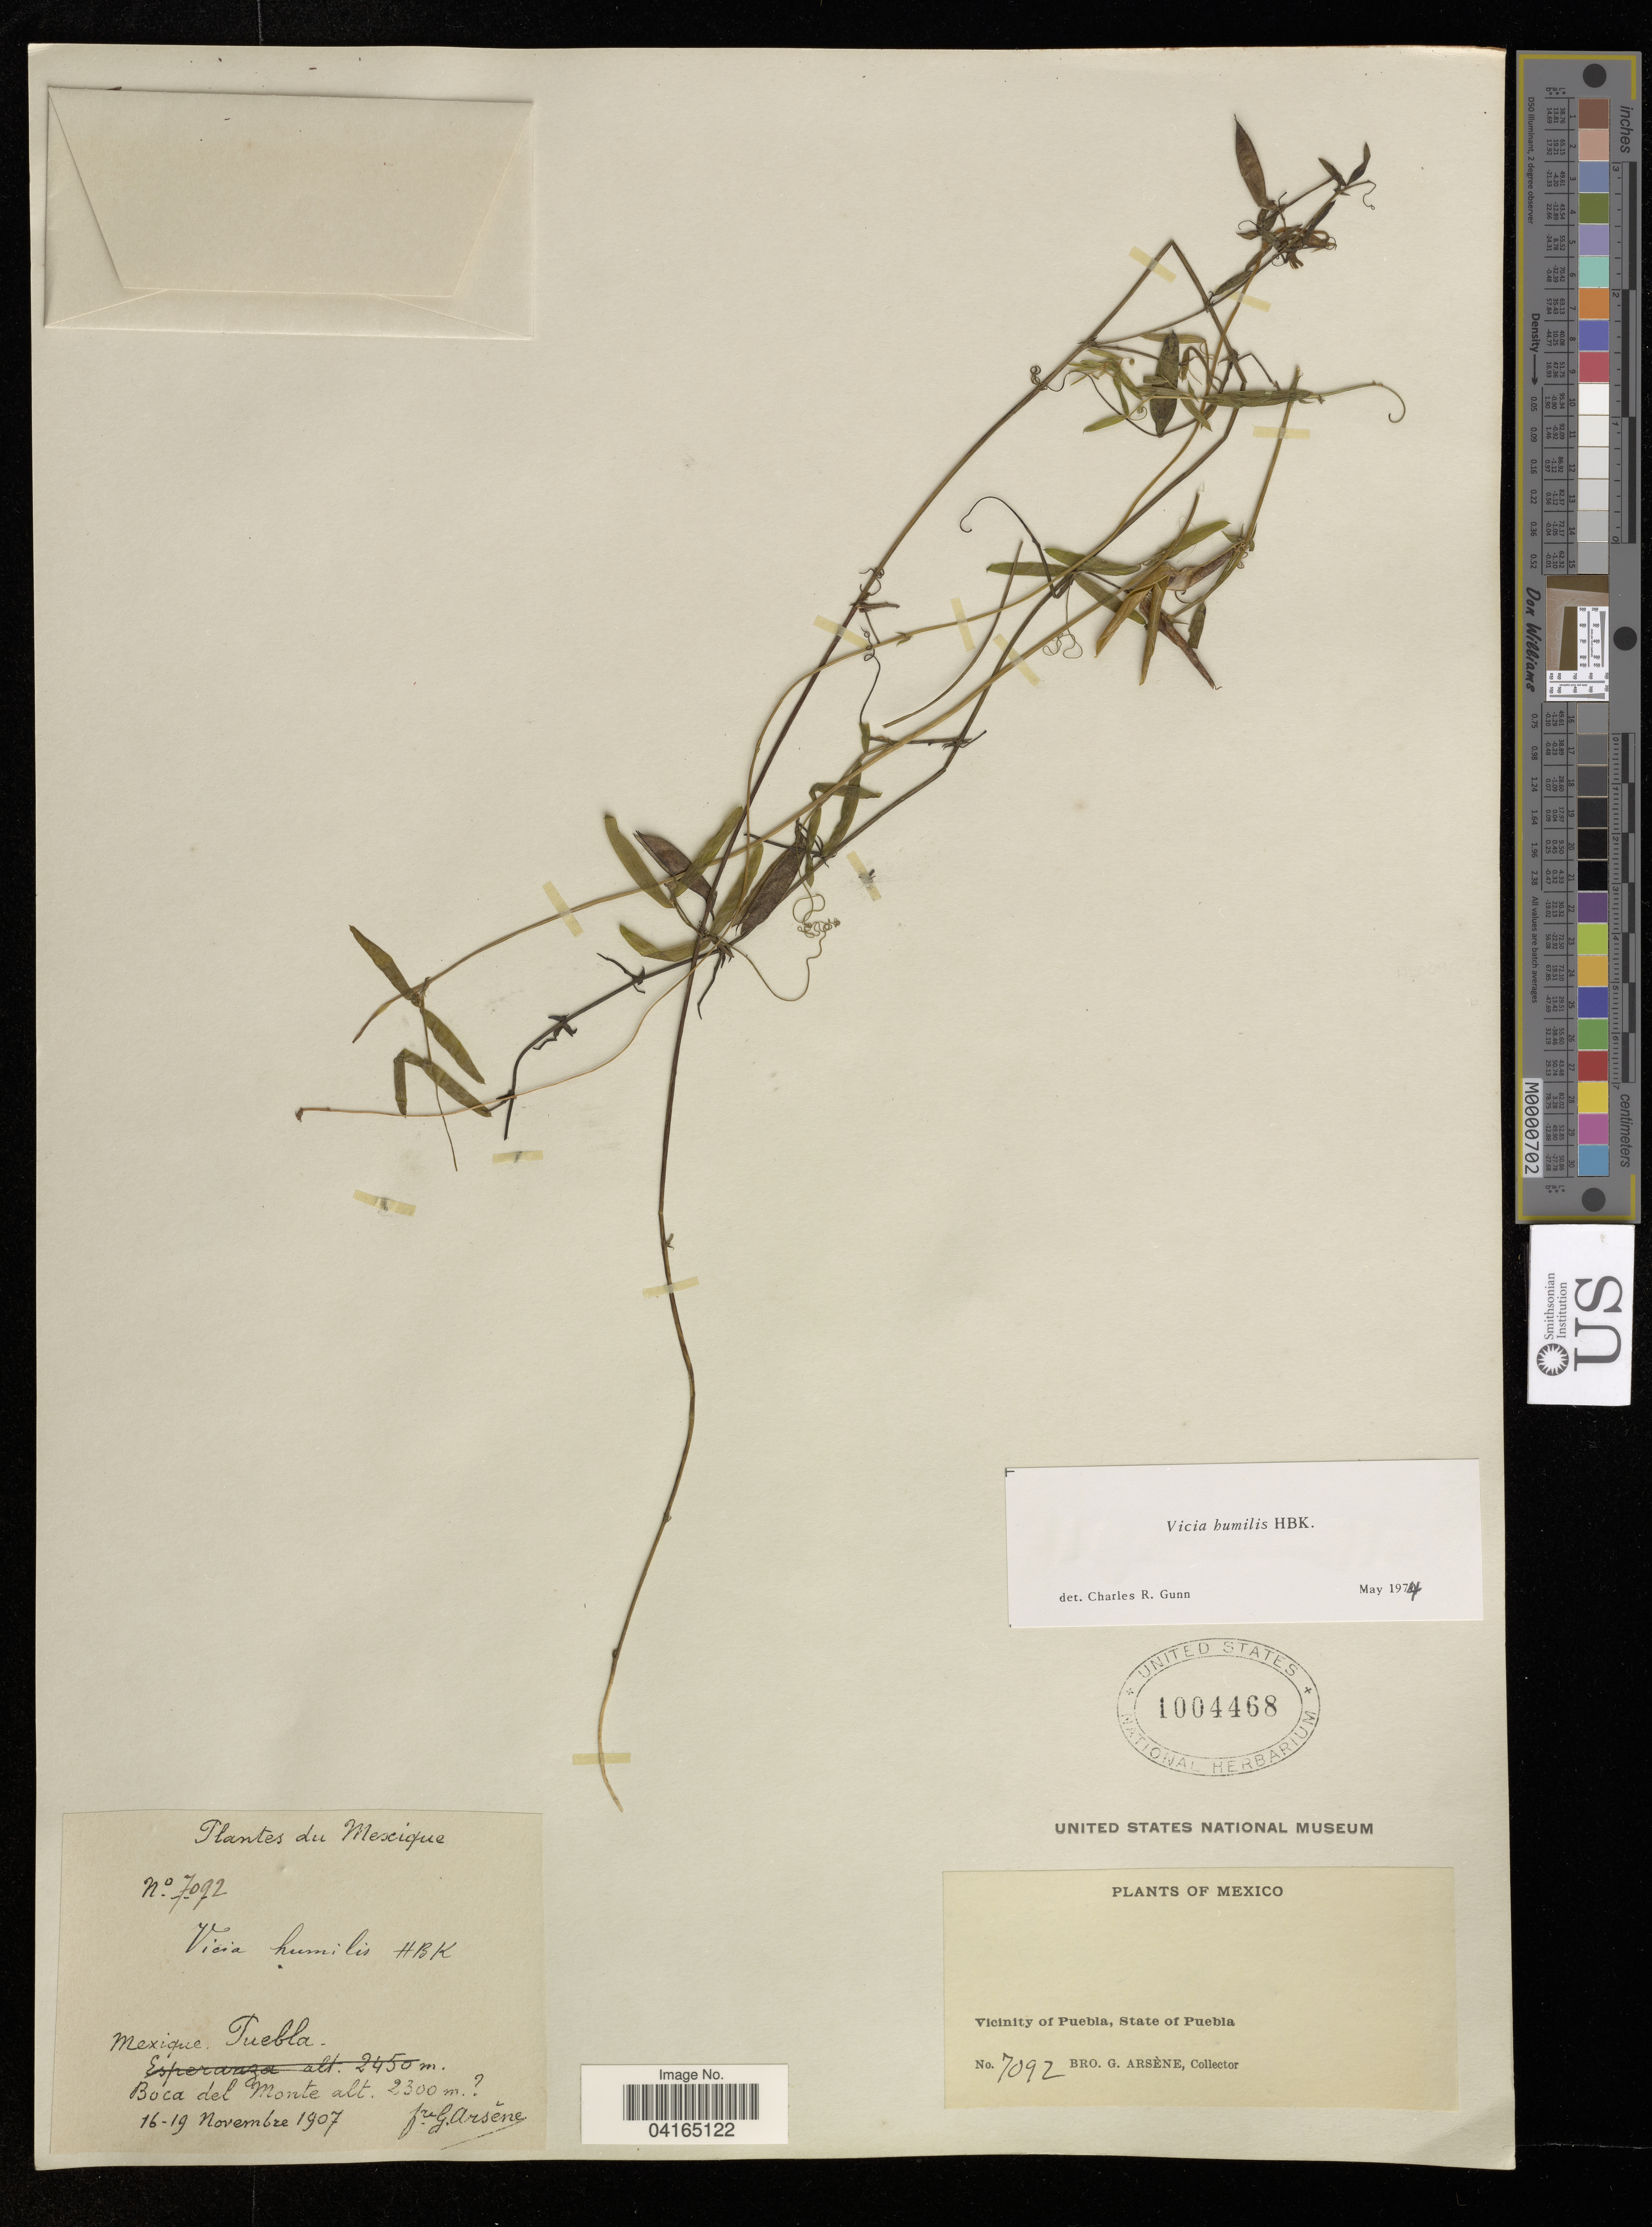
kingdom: Plantae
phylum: Tracheophyta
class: Magnoliopsida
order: Fabales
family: Fabaceae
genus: Vicia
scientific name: Vicia humilis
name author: Kunth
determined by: Hechenleitner, Paulina, RBG Edinburgh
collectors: Bro. G. Arsène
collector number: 7092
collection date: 1907-11-16/1907-11-19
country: Mexico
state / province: Puebla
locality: Boca del Monte. Vicinity of Puebla.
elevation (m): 2300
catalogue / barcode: US 1004468